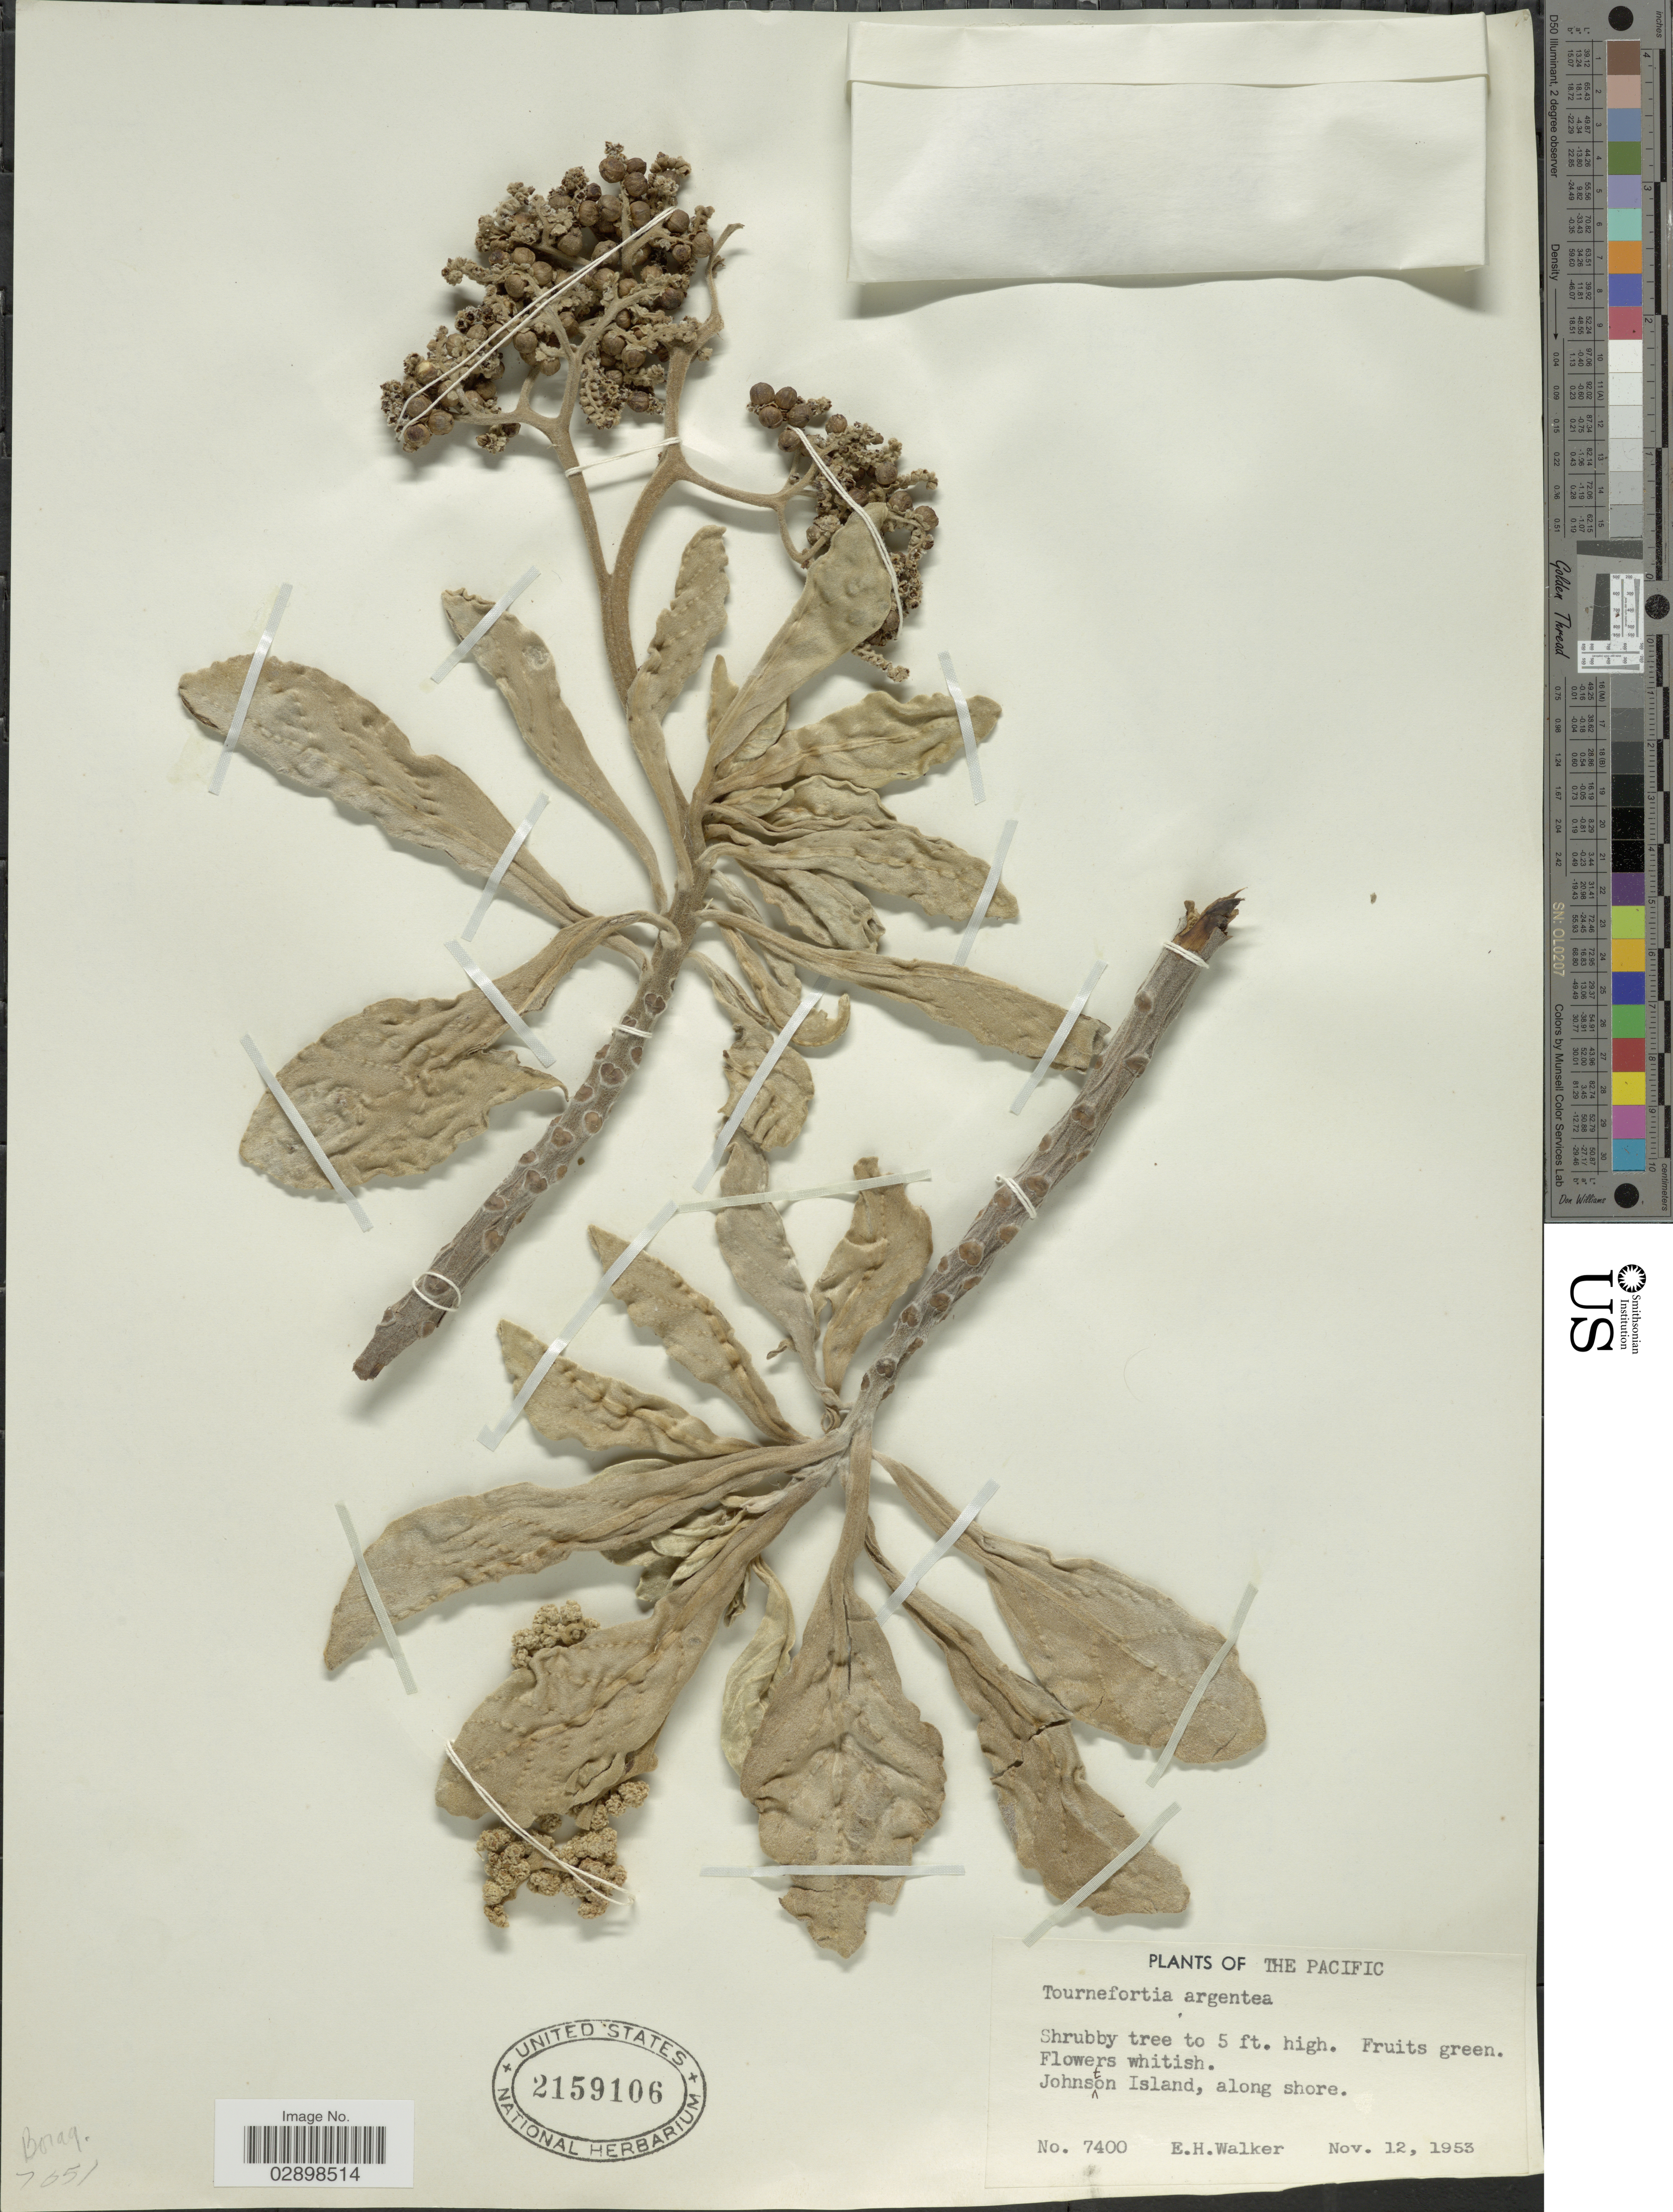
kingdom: Plantae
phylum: Tracheophyta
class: Magnoliopsida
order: Boraginales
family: Heliotropiaceae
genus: Heliotropium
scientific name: Heliotropium arboreum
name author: (Blanco) Mabberley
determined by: Wagner, W. L., (BOT), Smithsonian Institution - National Museum of Natural History (UNITED STATES)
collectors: E. H. Walker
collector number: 7400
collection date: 1953-11-12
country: U.S. Administered Pacific Islands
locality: The Pacific. Johnston Island, along shore.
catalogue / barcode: US 2159106